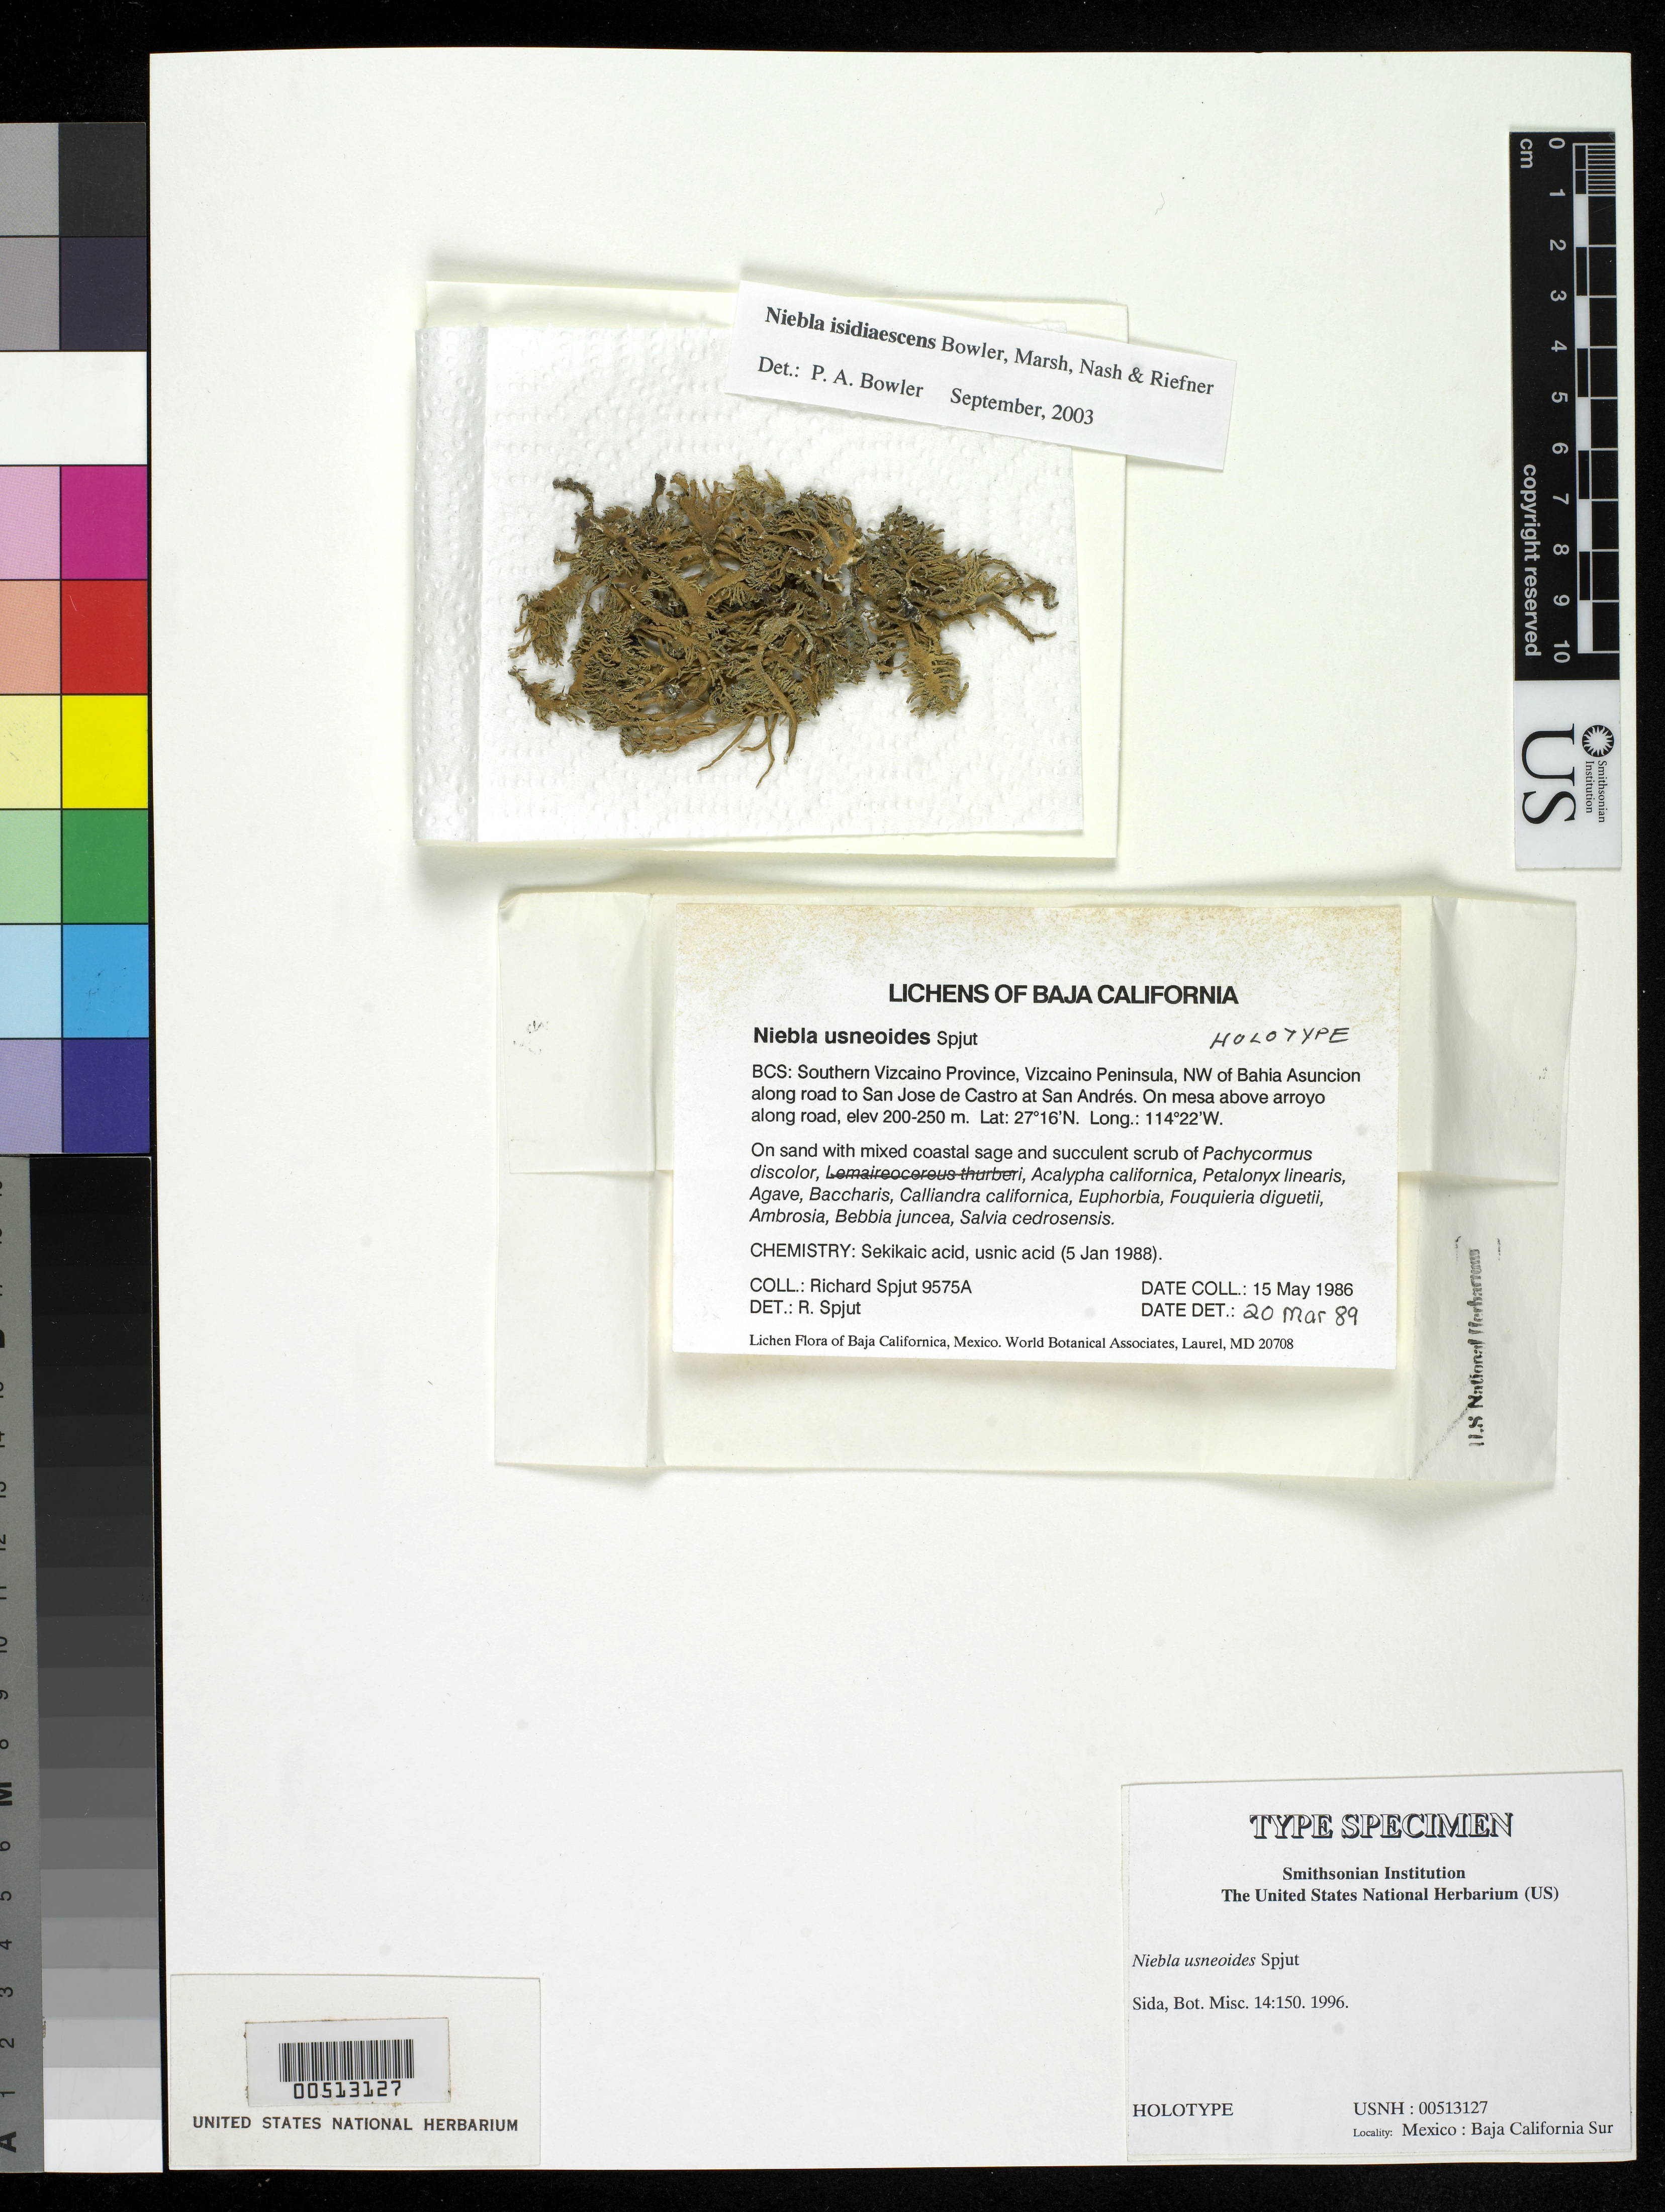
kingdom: Fungi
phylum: Ascomycota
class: Lecanoromycetes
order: Lecanorales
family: Ramalinaceae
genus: Niebla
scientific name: Niebla usneoides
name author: Spjut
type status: Holotype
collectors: R. Spjut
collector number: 9575a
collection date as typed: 15 May 1986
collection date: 1986-05-15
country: Mexico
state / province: Baja California Sur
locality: Southern Vizcaino province, Vizcaino Peninsula, NW of Bahia Asuncion along road to San Jose de Castro at San Andres.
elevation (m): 200